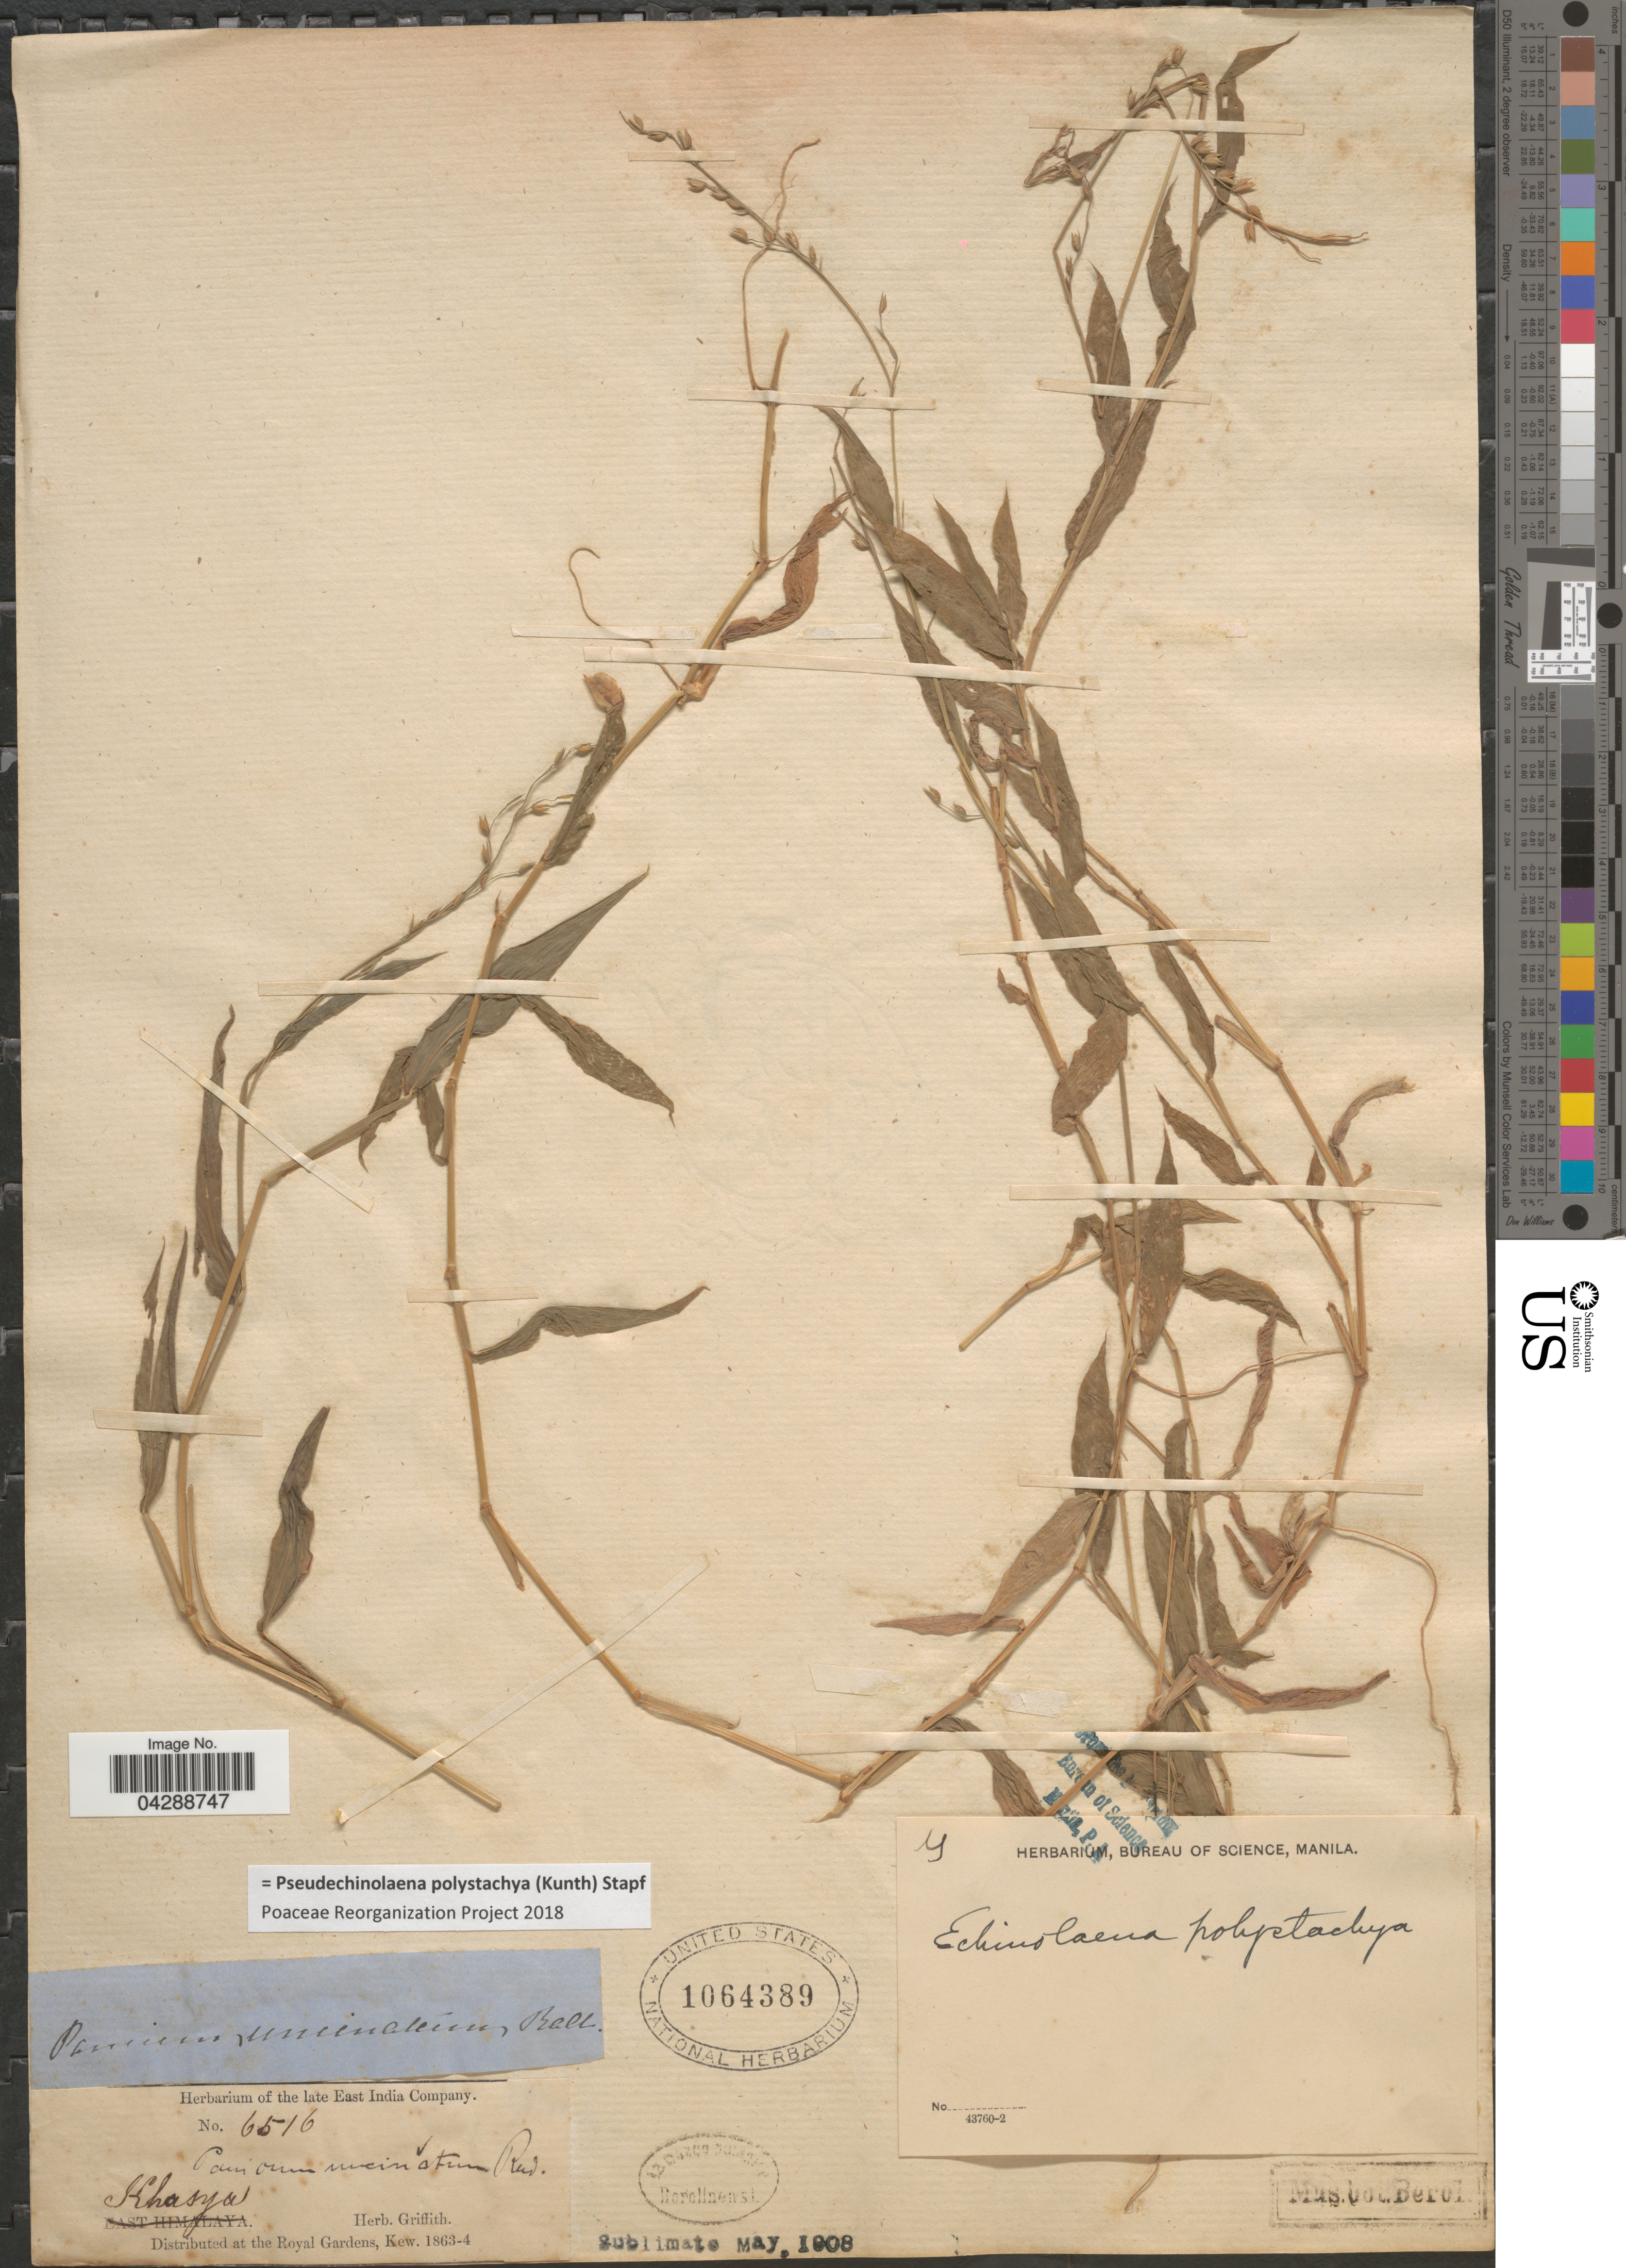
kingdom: Plantae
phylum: Tracheophyta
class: Liliopsida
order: Poales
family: Poaceae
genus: Pseudechinolaena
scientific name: Pseudechinolaena polystachya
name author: (Kunth) Stapf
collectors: ex herb. Griffith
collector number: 6516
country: India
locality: Khasya.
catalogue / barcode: US 1064389